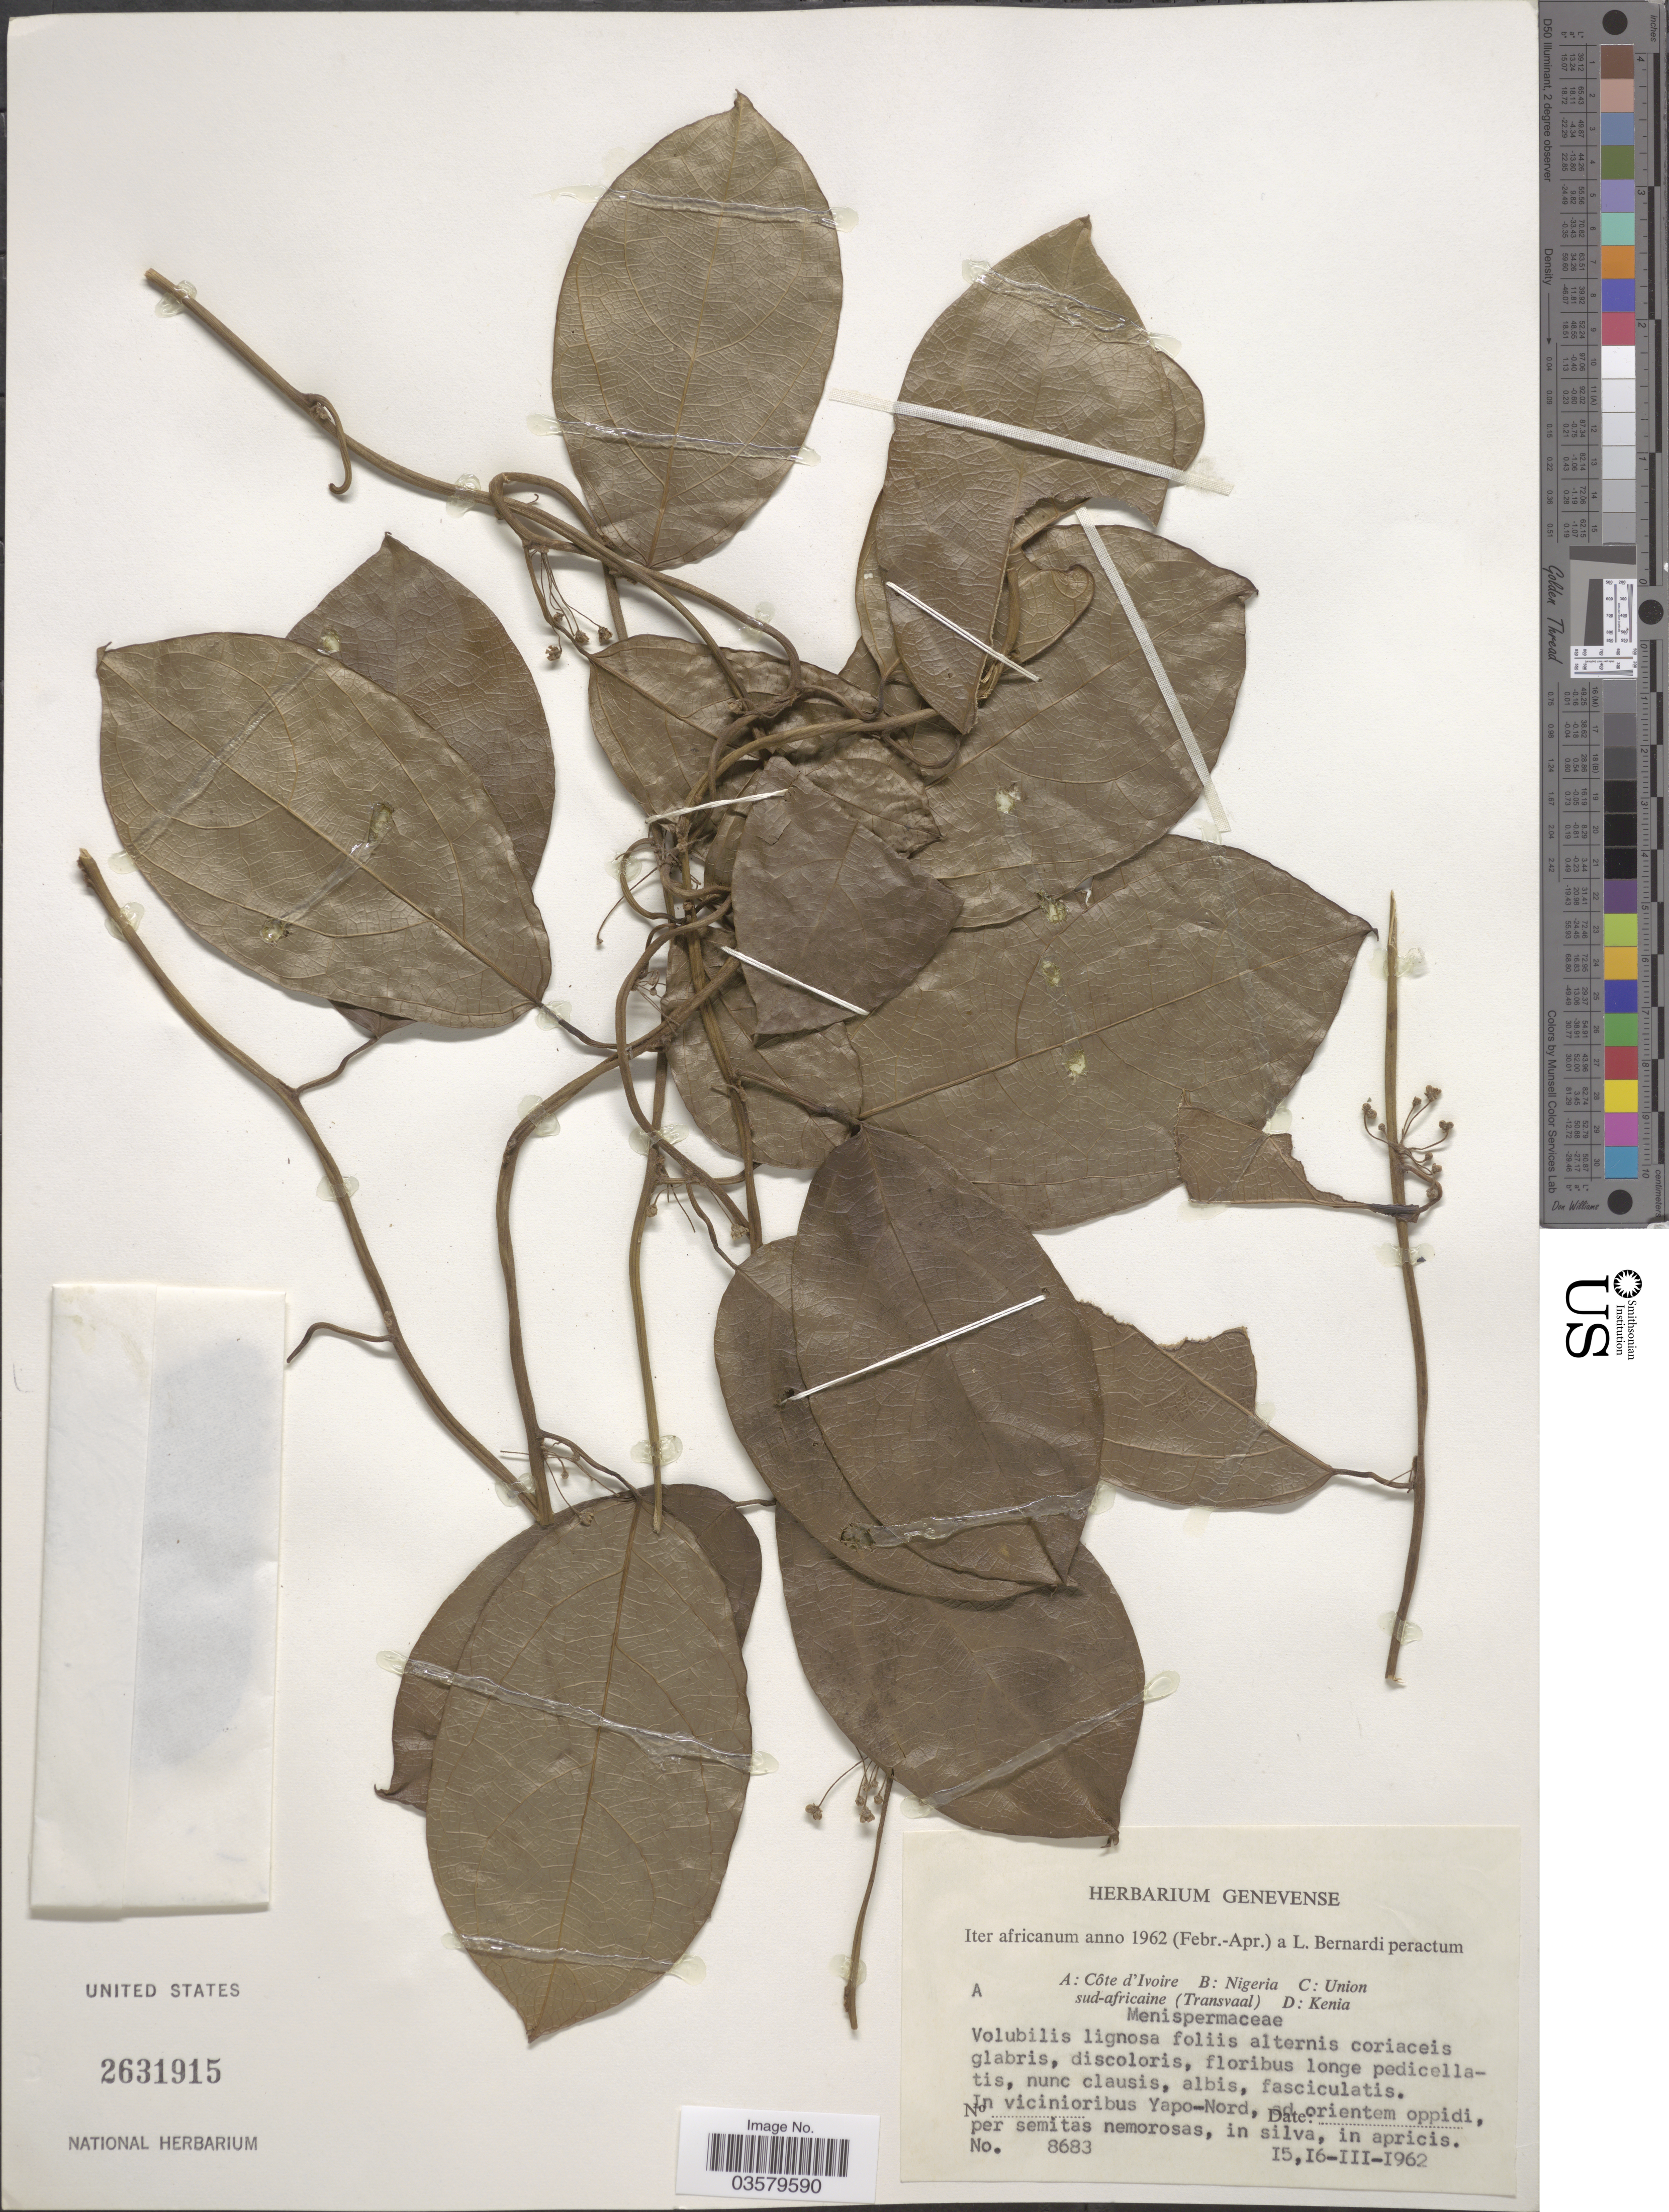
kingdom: Plantae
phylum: Tracheophyta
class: Magnoliopsida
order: Ranunculales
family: Menispermaceae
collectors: L. Bernardi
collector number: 8683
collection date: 1962-03-15/1962-03-16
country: Ivory Coast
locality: In vicinioribus Yapo-Nord, ad orientem oppidi.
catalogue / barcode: US 2631915